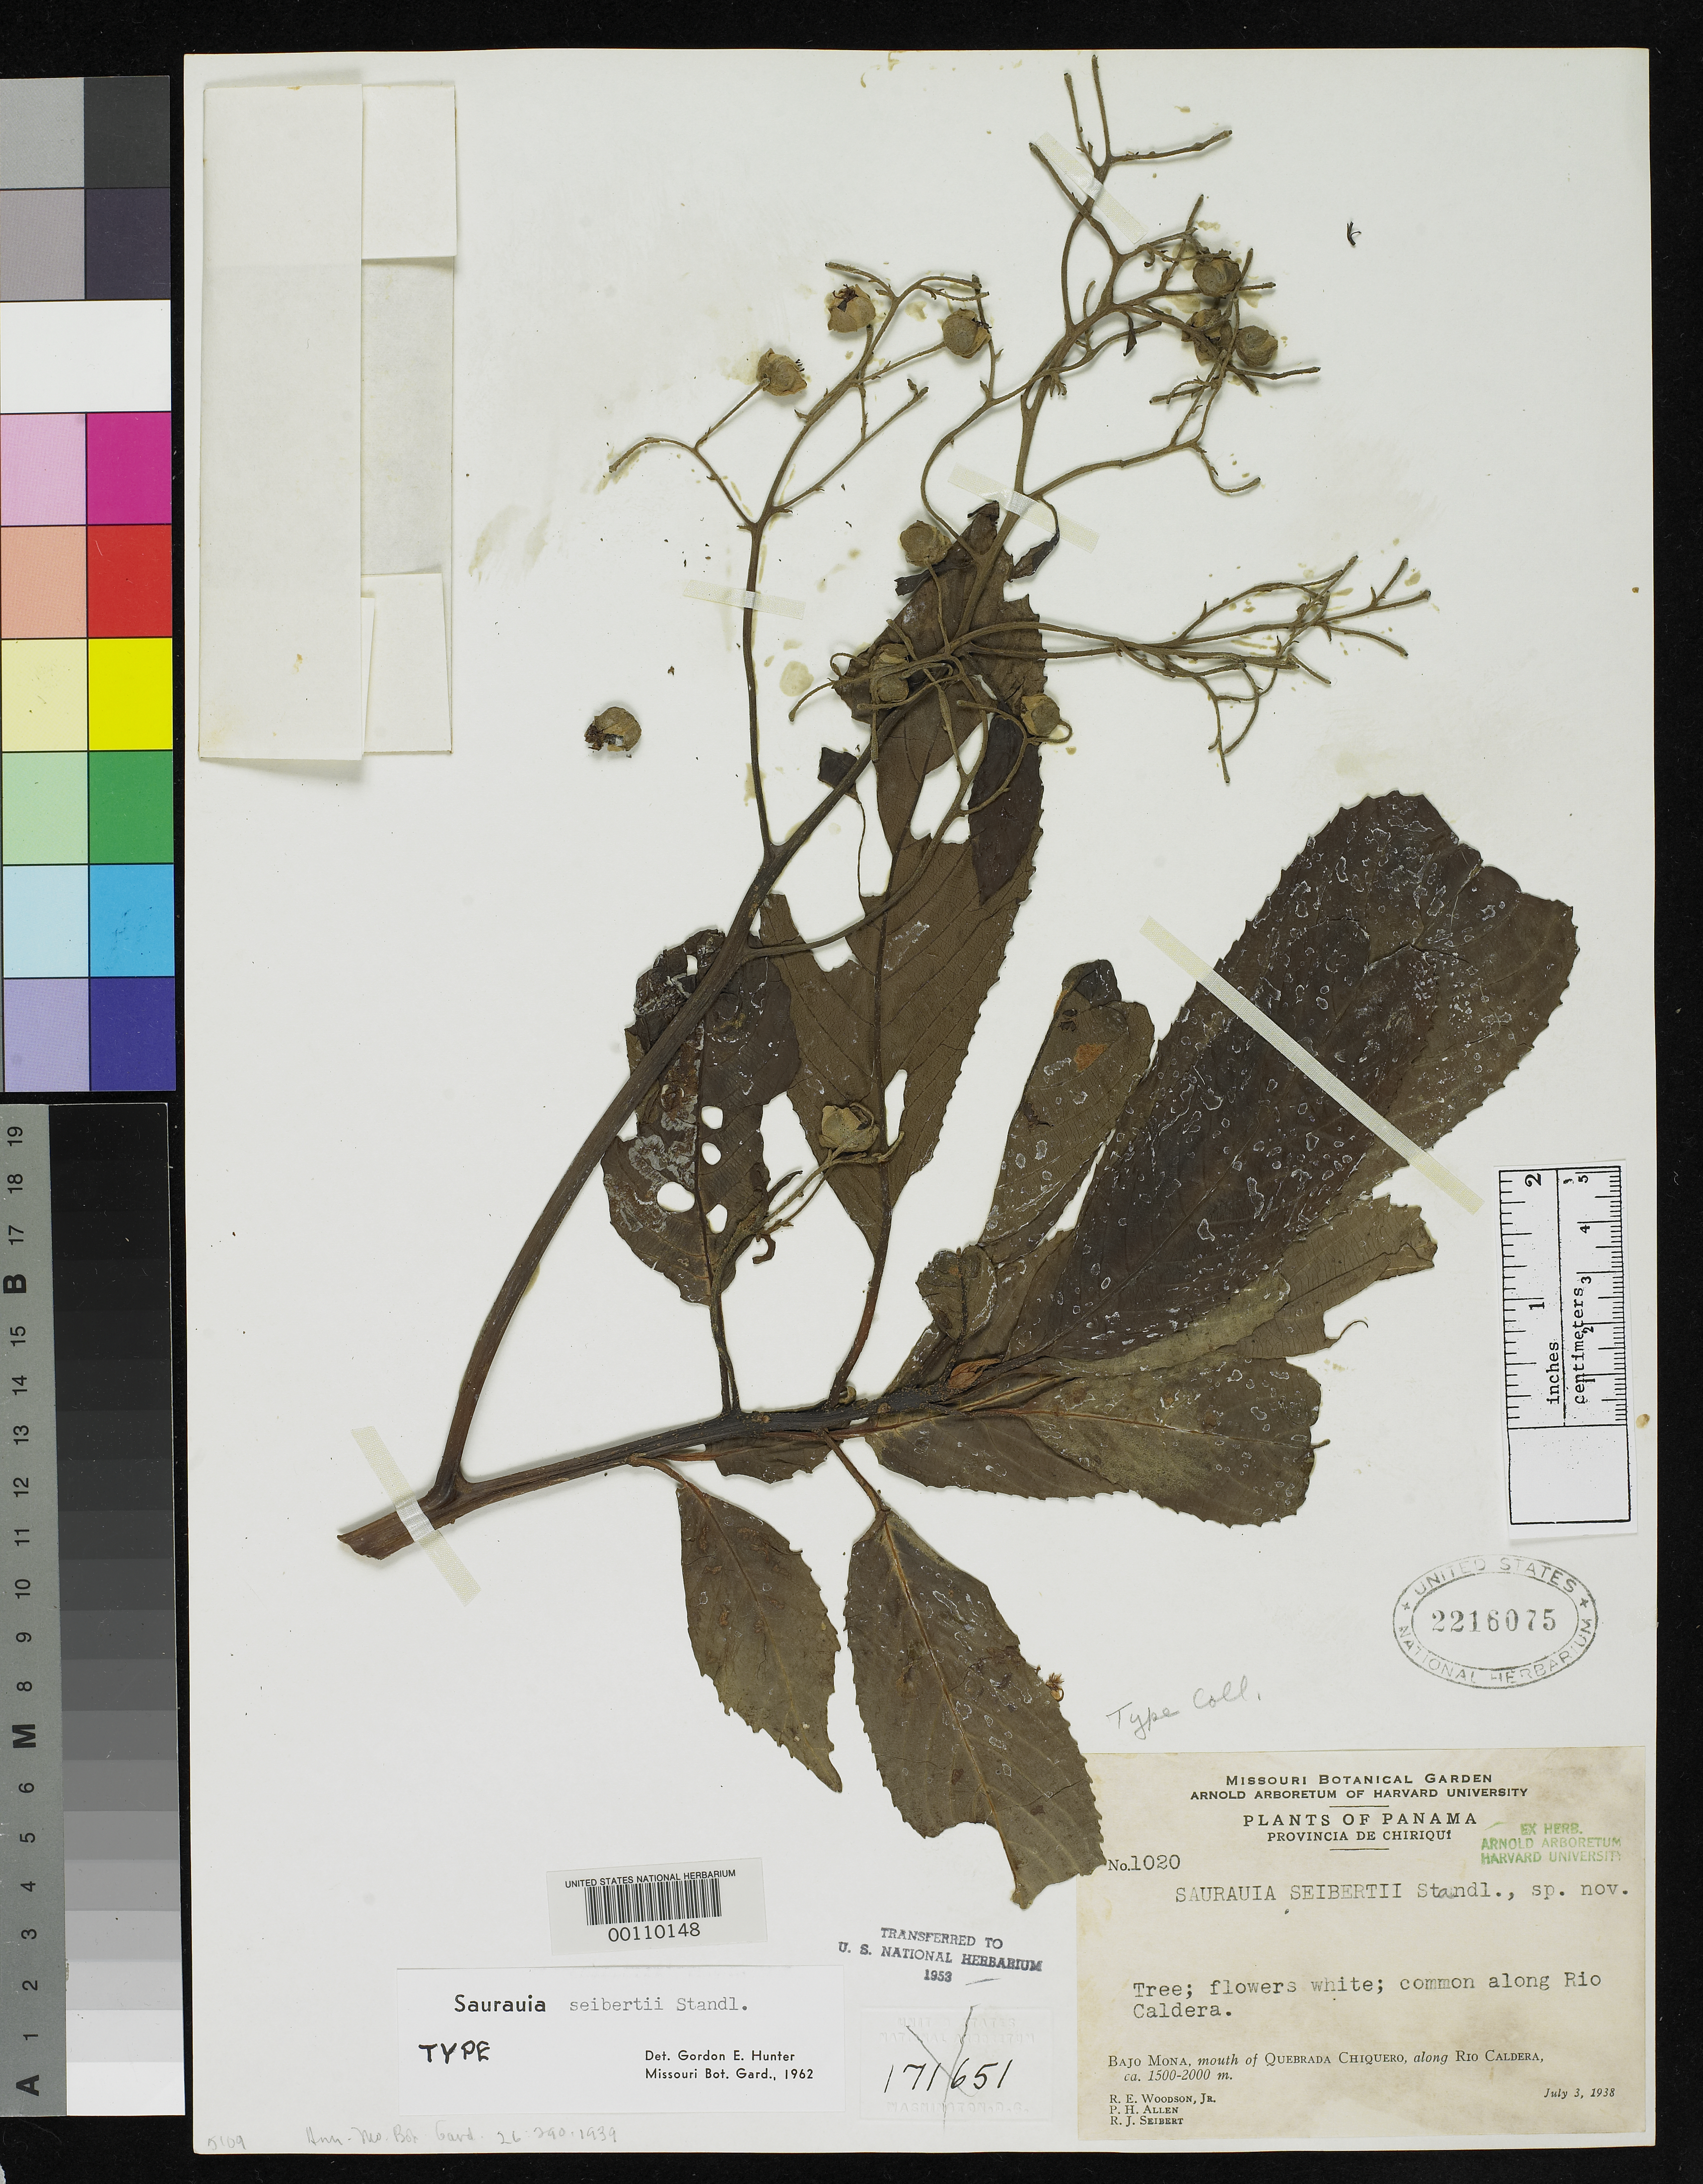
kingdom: Plantae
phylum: Tracheophyta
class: Magnoliopsida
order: Ericales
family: Actinidiaceae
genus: Saurauia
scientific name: Saurauia seibertii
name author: Standl. in Woodson & Seibert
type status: Isotype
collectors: R. E. Woodson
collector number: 1020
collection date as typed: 03 Jul 1938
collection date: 1938-07-03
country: Panama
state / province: Chiriquí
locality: Bajo Mono, mouth of Quebrada Chiquero, along Rio Caldera.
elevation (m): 1500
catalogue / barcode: US 2216075